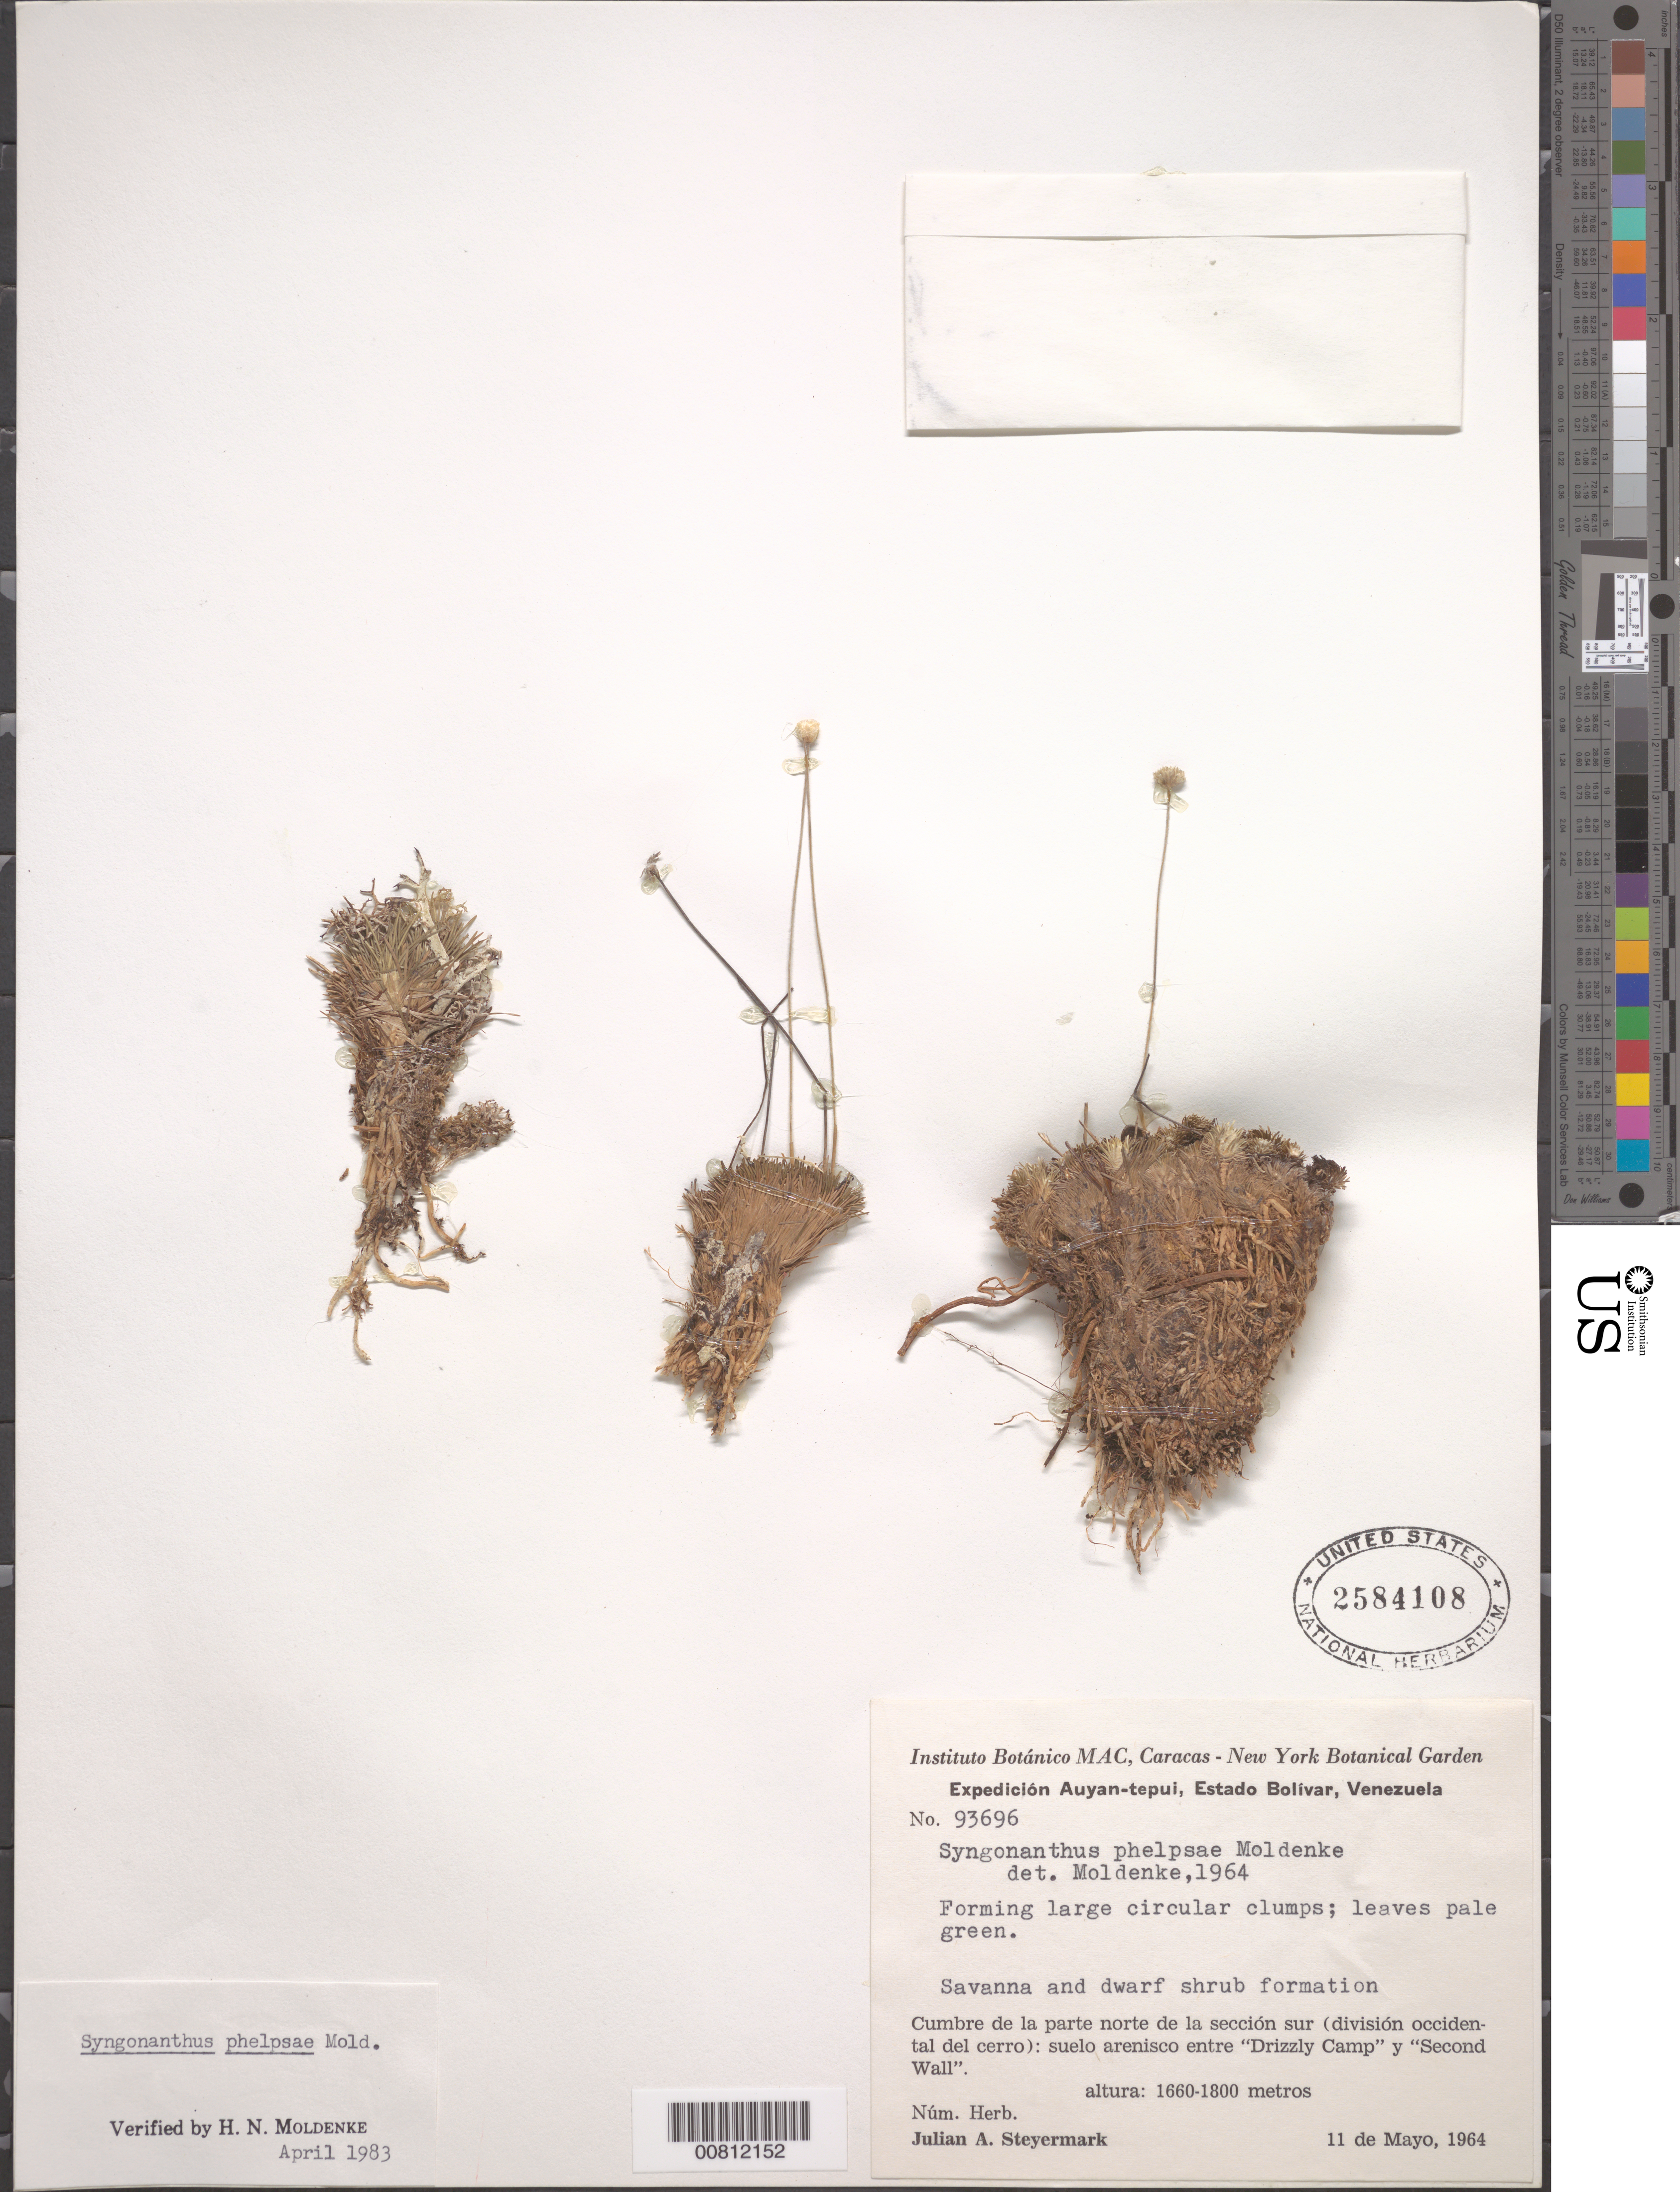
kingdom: Plantae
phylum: Tracheophyta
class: Liliopsida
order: Poales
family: Eriocaulaceae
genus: Syngonanthus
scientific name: Syngonanthus phelpsiae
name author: Moldenke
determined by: Moldenke, H. N.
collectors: J. Steyermark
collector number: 93696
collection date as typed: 11-May-64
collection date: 1964-05-11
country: Venezuela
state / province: Bolívar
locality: Auyan-tepuí, cumbre de la parte norte de la sección sur (div. occidental del cerro): entre "Drizzly Camp" y "Second Wall"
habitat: Savanna and dwarf shrub formation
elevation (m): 1660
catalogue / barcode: US 2584108